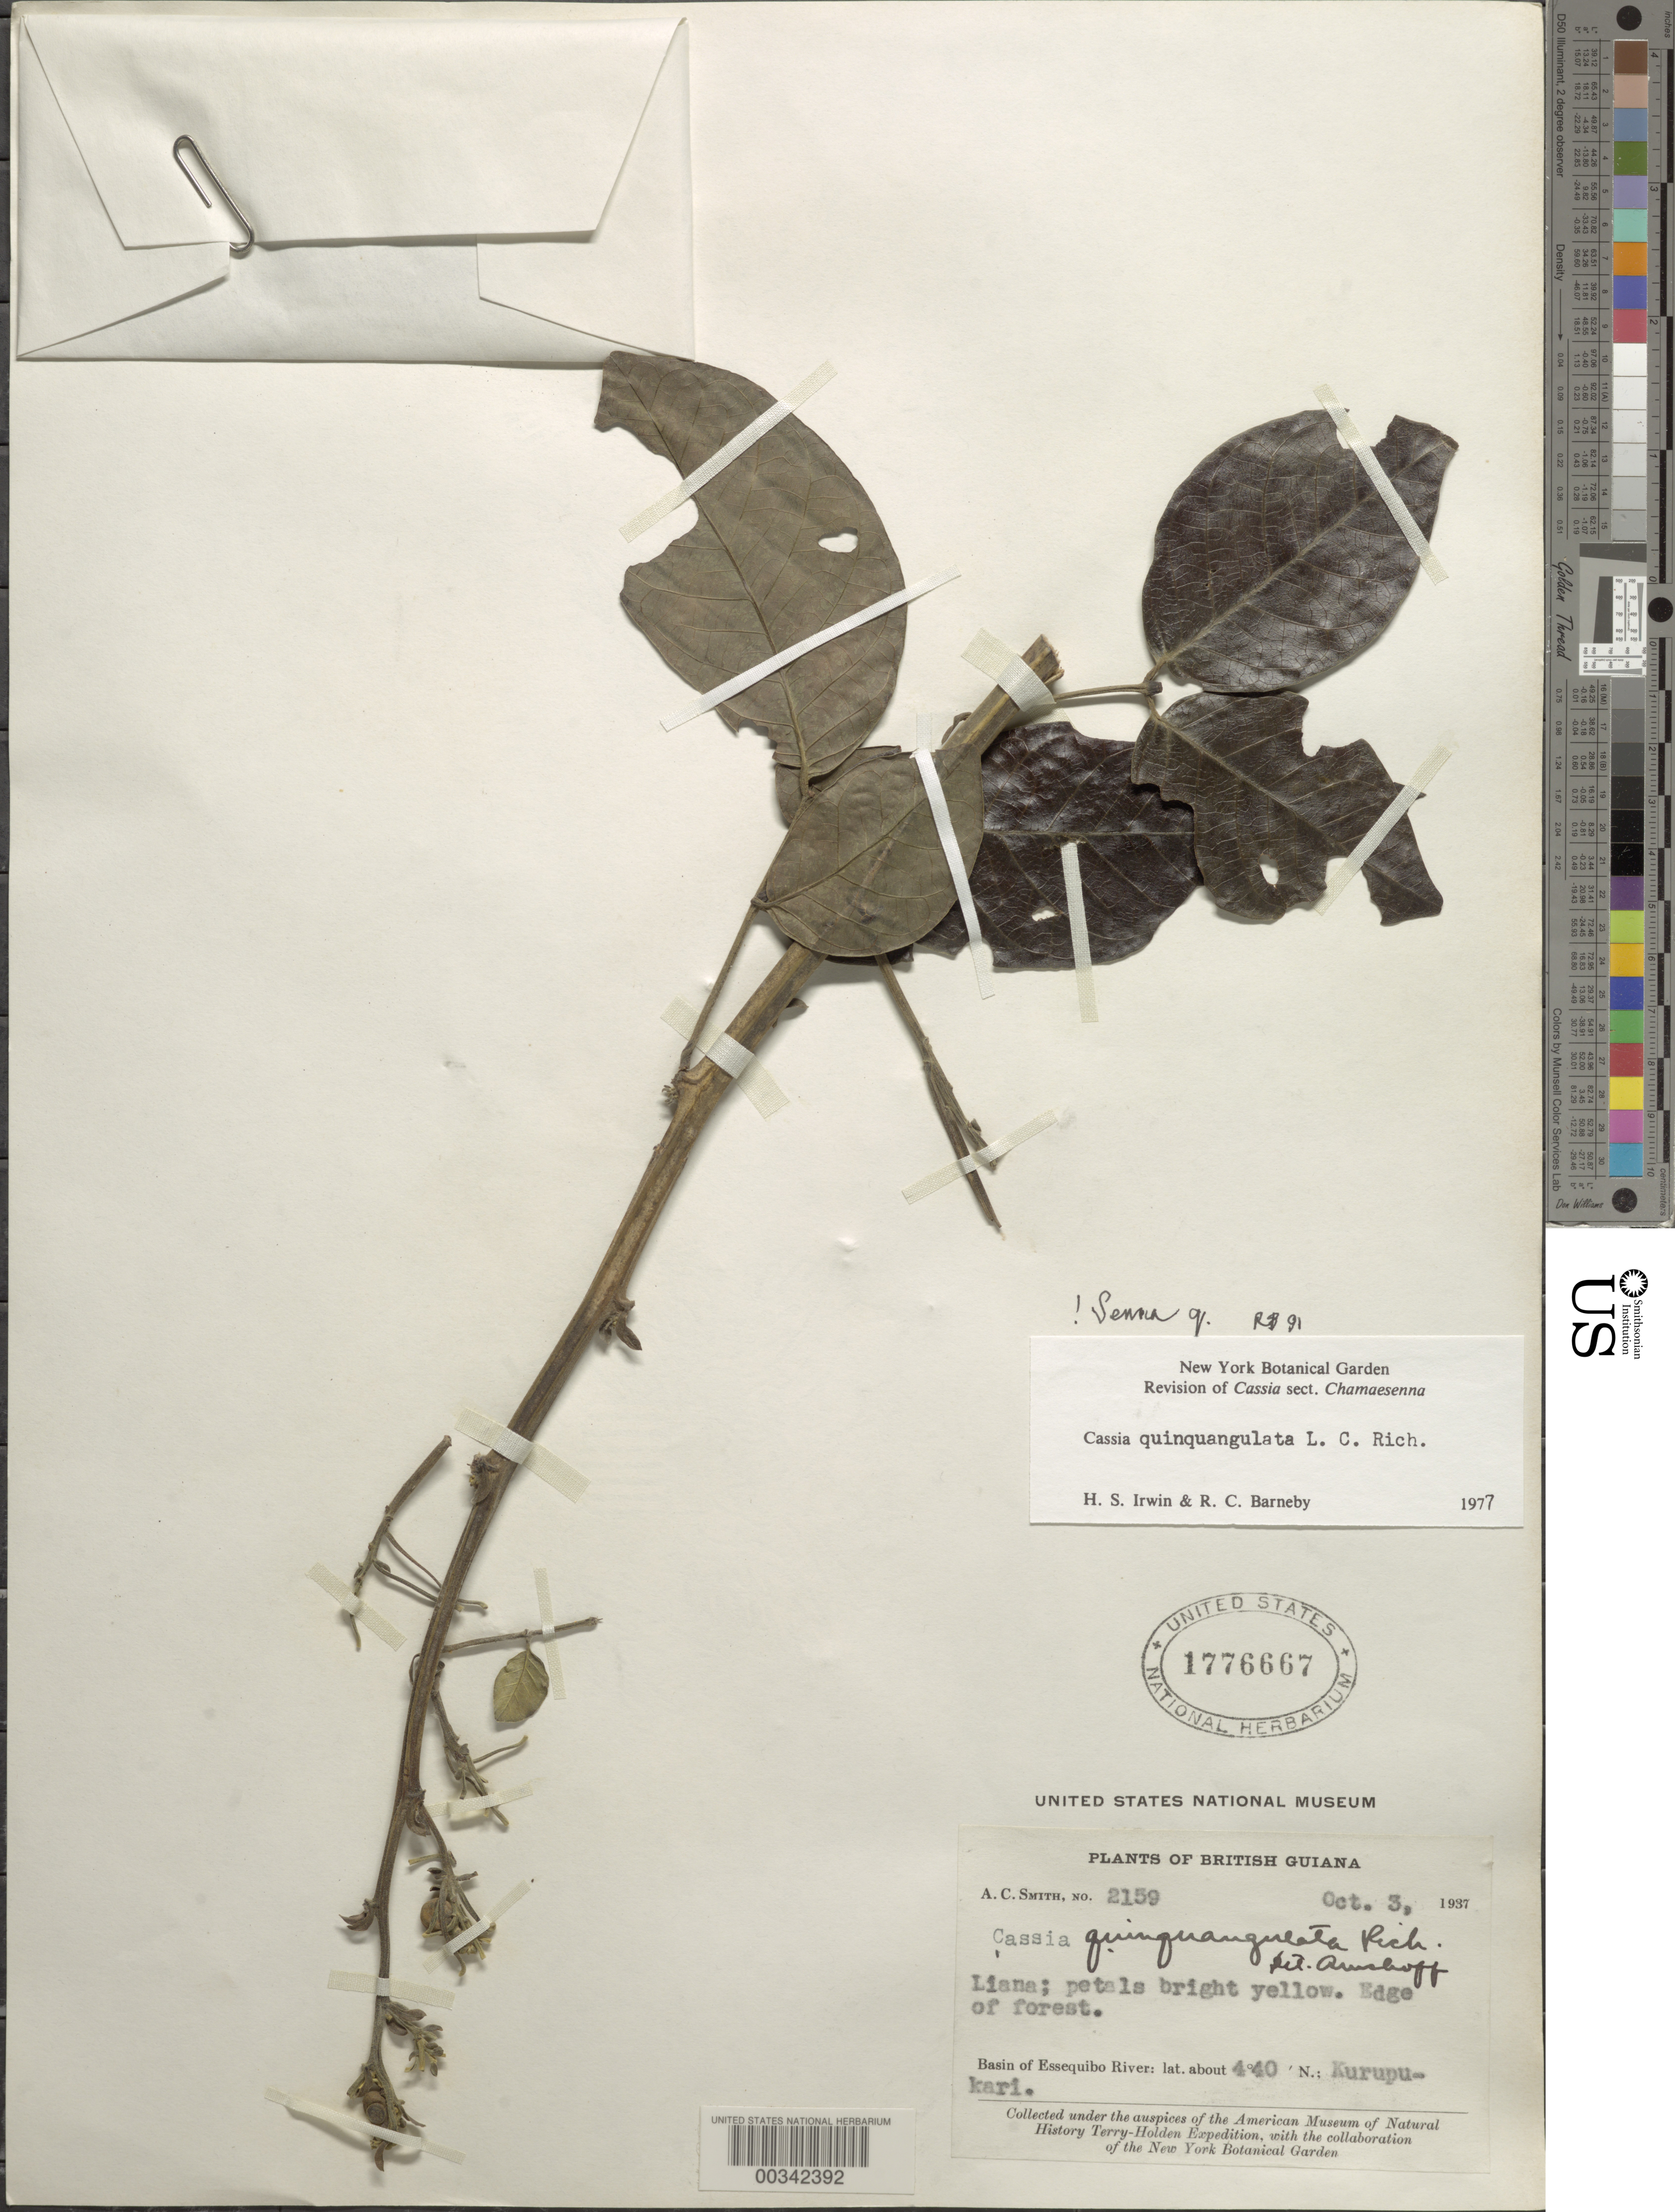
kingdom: Plantae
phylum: Tracheophyta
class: Magnoliopsida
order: Fabales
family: Fabaceae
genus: Senna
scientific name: Senna quinquangulata var. quinquangulata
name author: H.S. Irwin & Barneby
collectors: A. C. Smith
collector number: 2159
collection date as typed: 03 Oct 1937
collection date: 1937-10-03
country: Guyana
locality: Basin of essequibo river; kurupukari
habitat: Edge of forest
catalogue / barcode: US 1776667